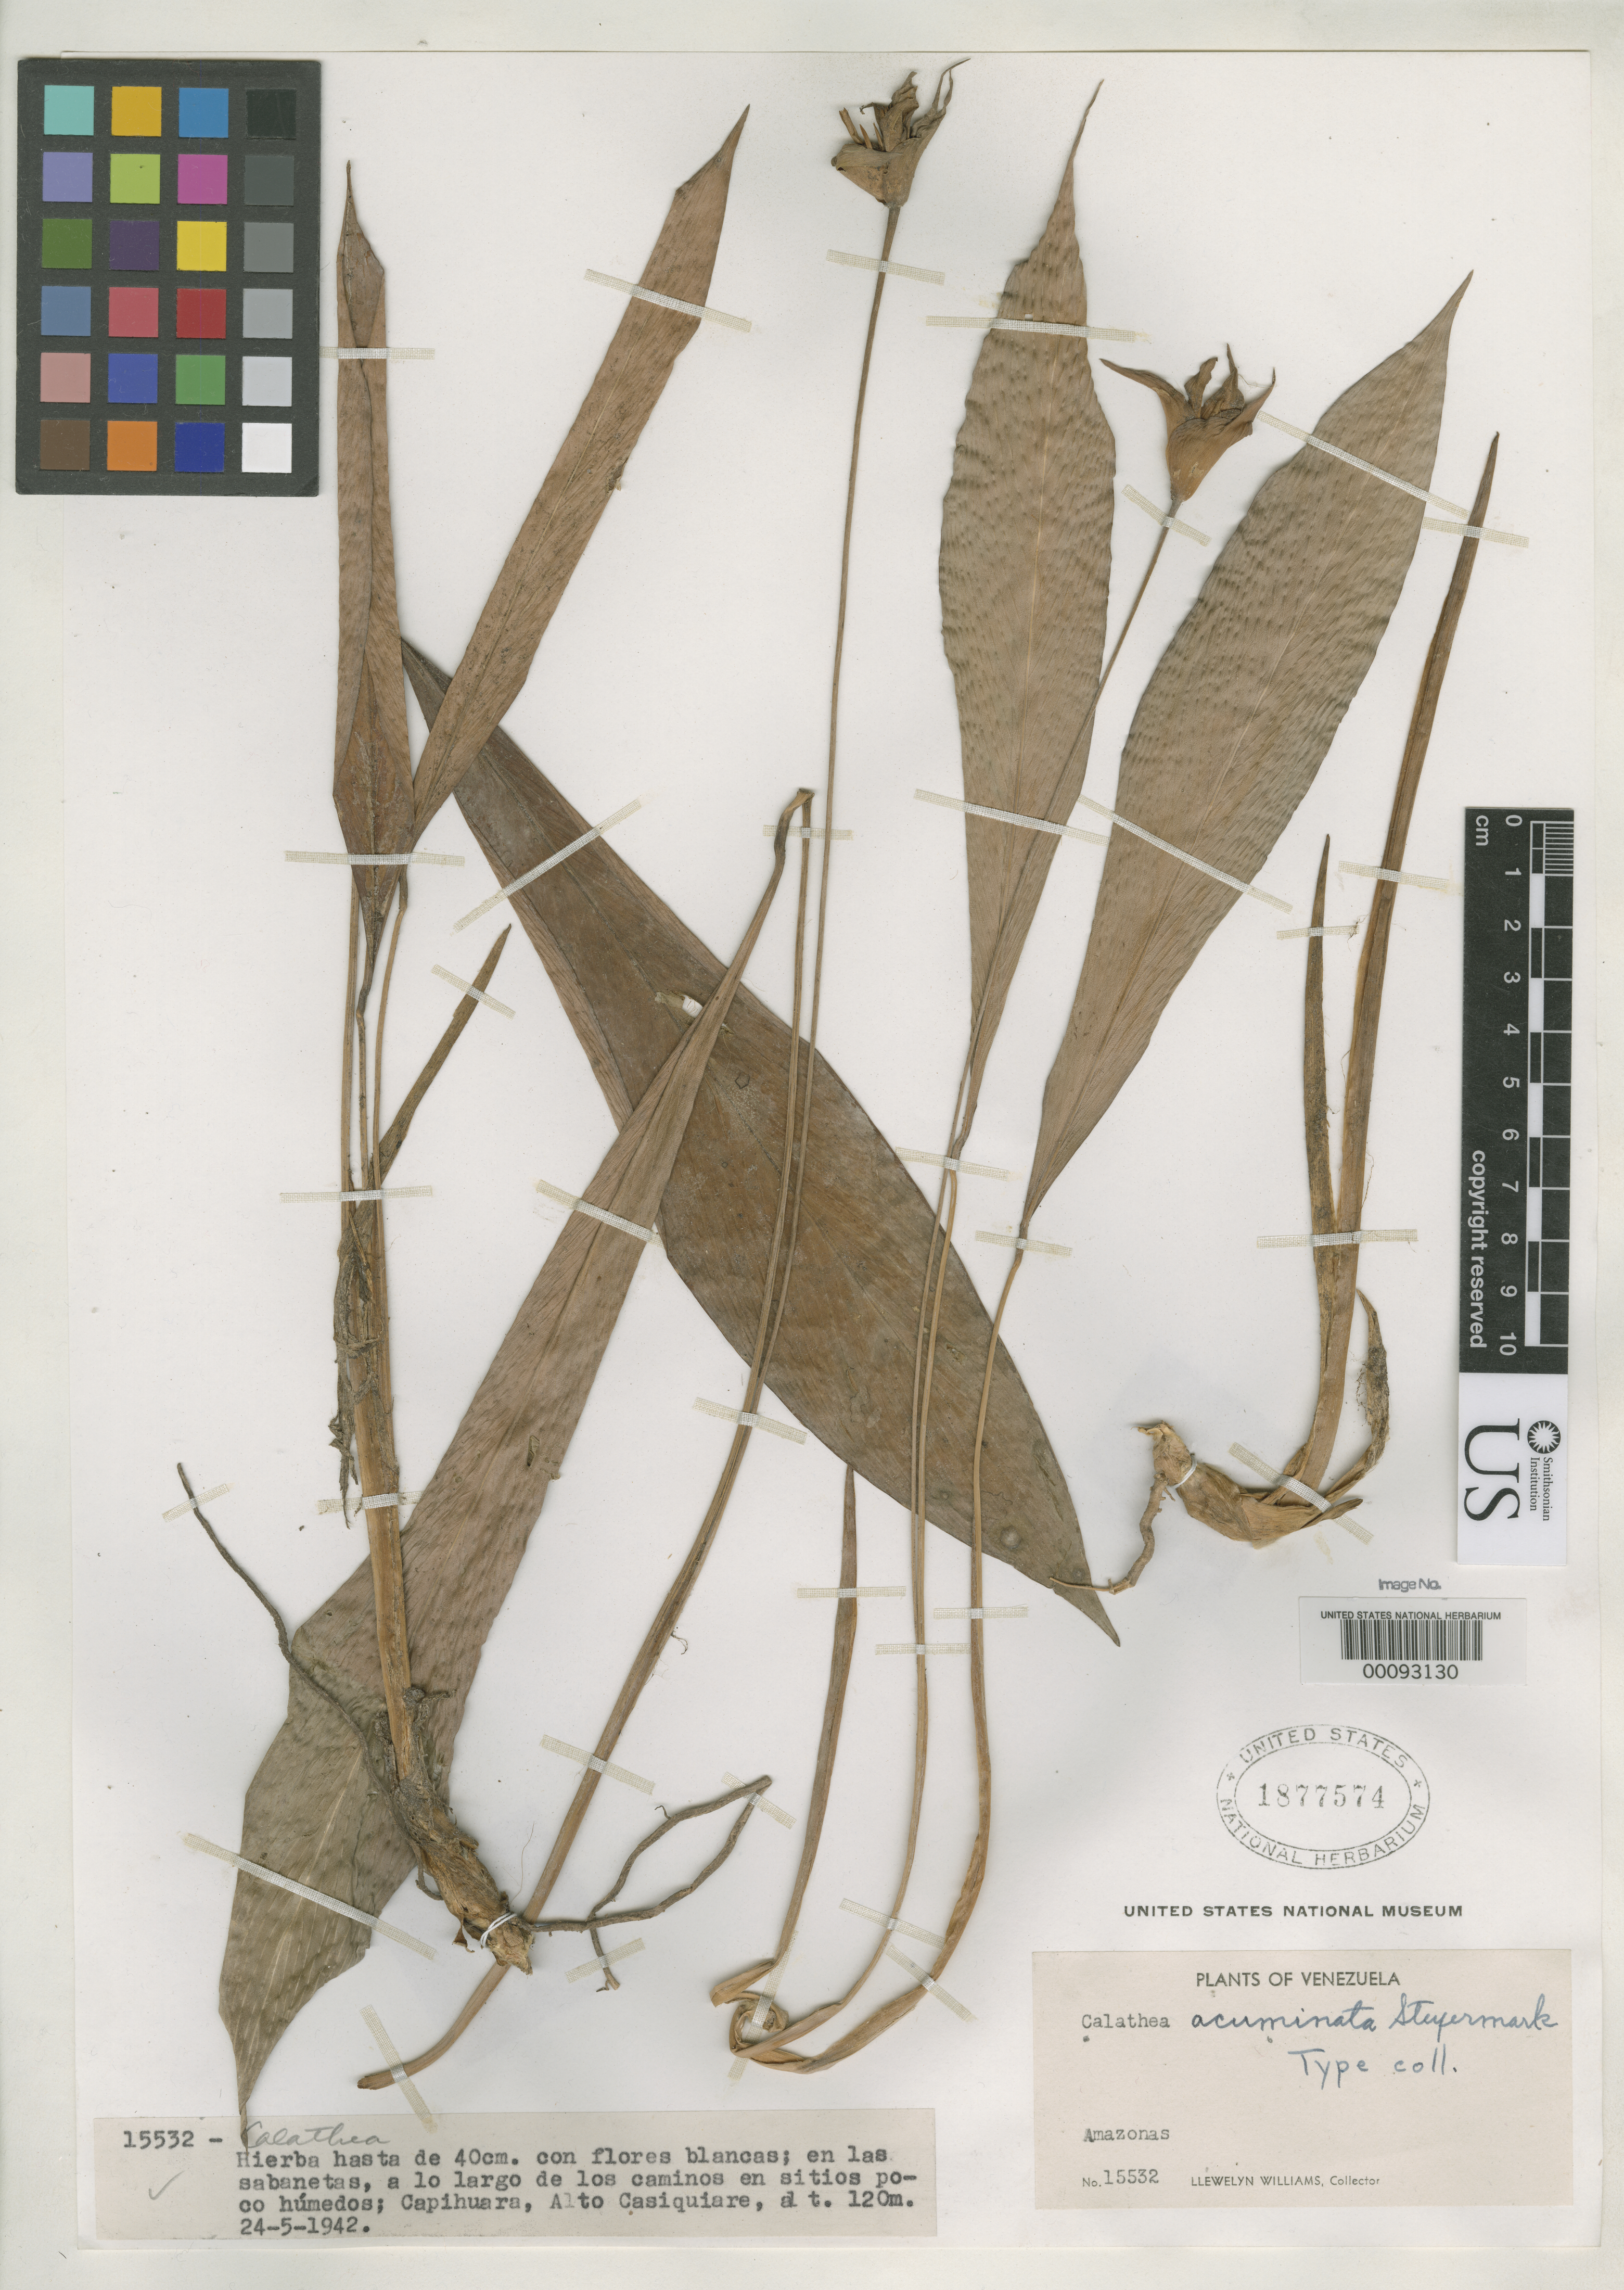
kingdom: Plantae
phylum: Tracheophyta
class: Liliopsida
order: Zingiberales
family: Marantaceae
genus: Calathea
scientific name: Calathea acuminata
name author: Steyerm.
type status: Isotype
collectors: Ll. Williams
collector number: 15532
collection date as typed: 24 May 1942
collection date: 1942-05-24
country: Venezuela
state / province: Amazonas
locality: Capihuara, Alto Casiquiare.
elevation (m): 120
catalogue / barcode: US 1877574